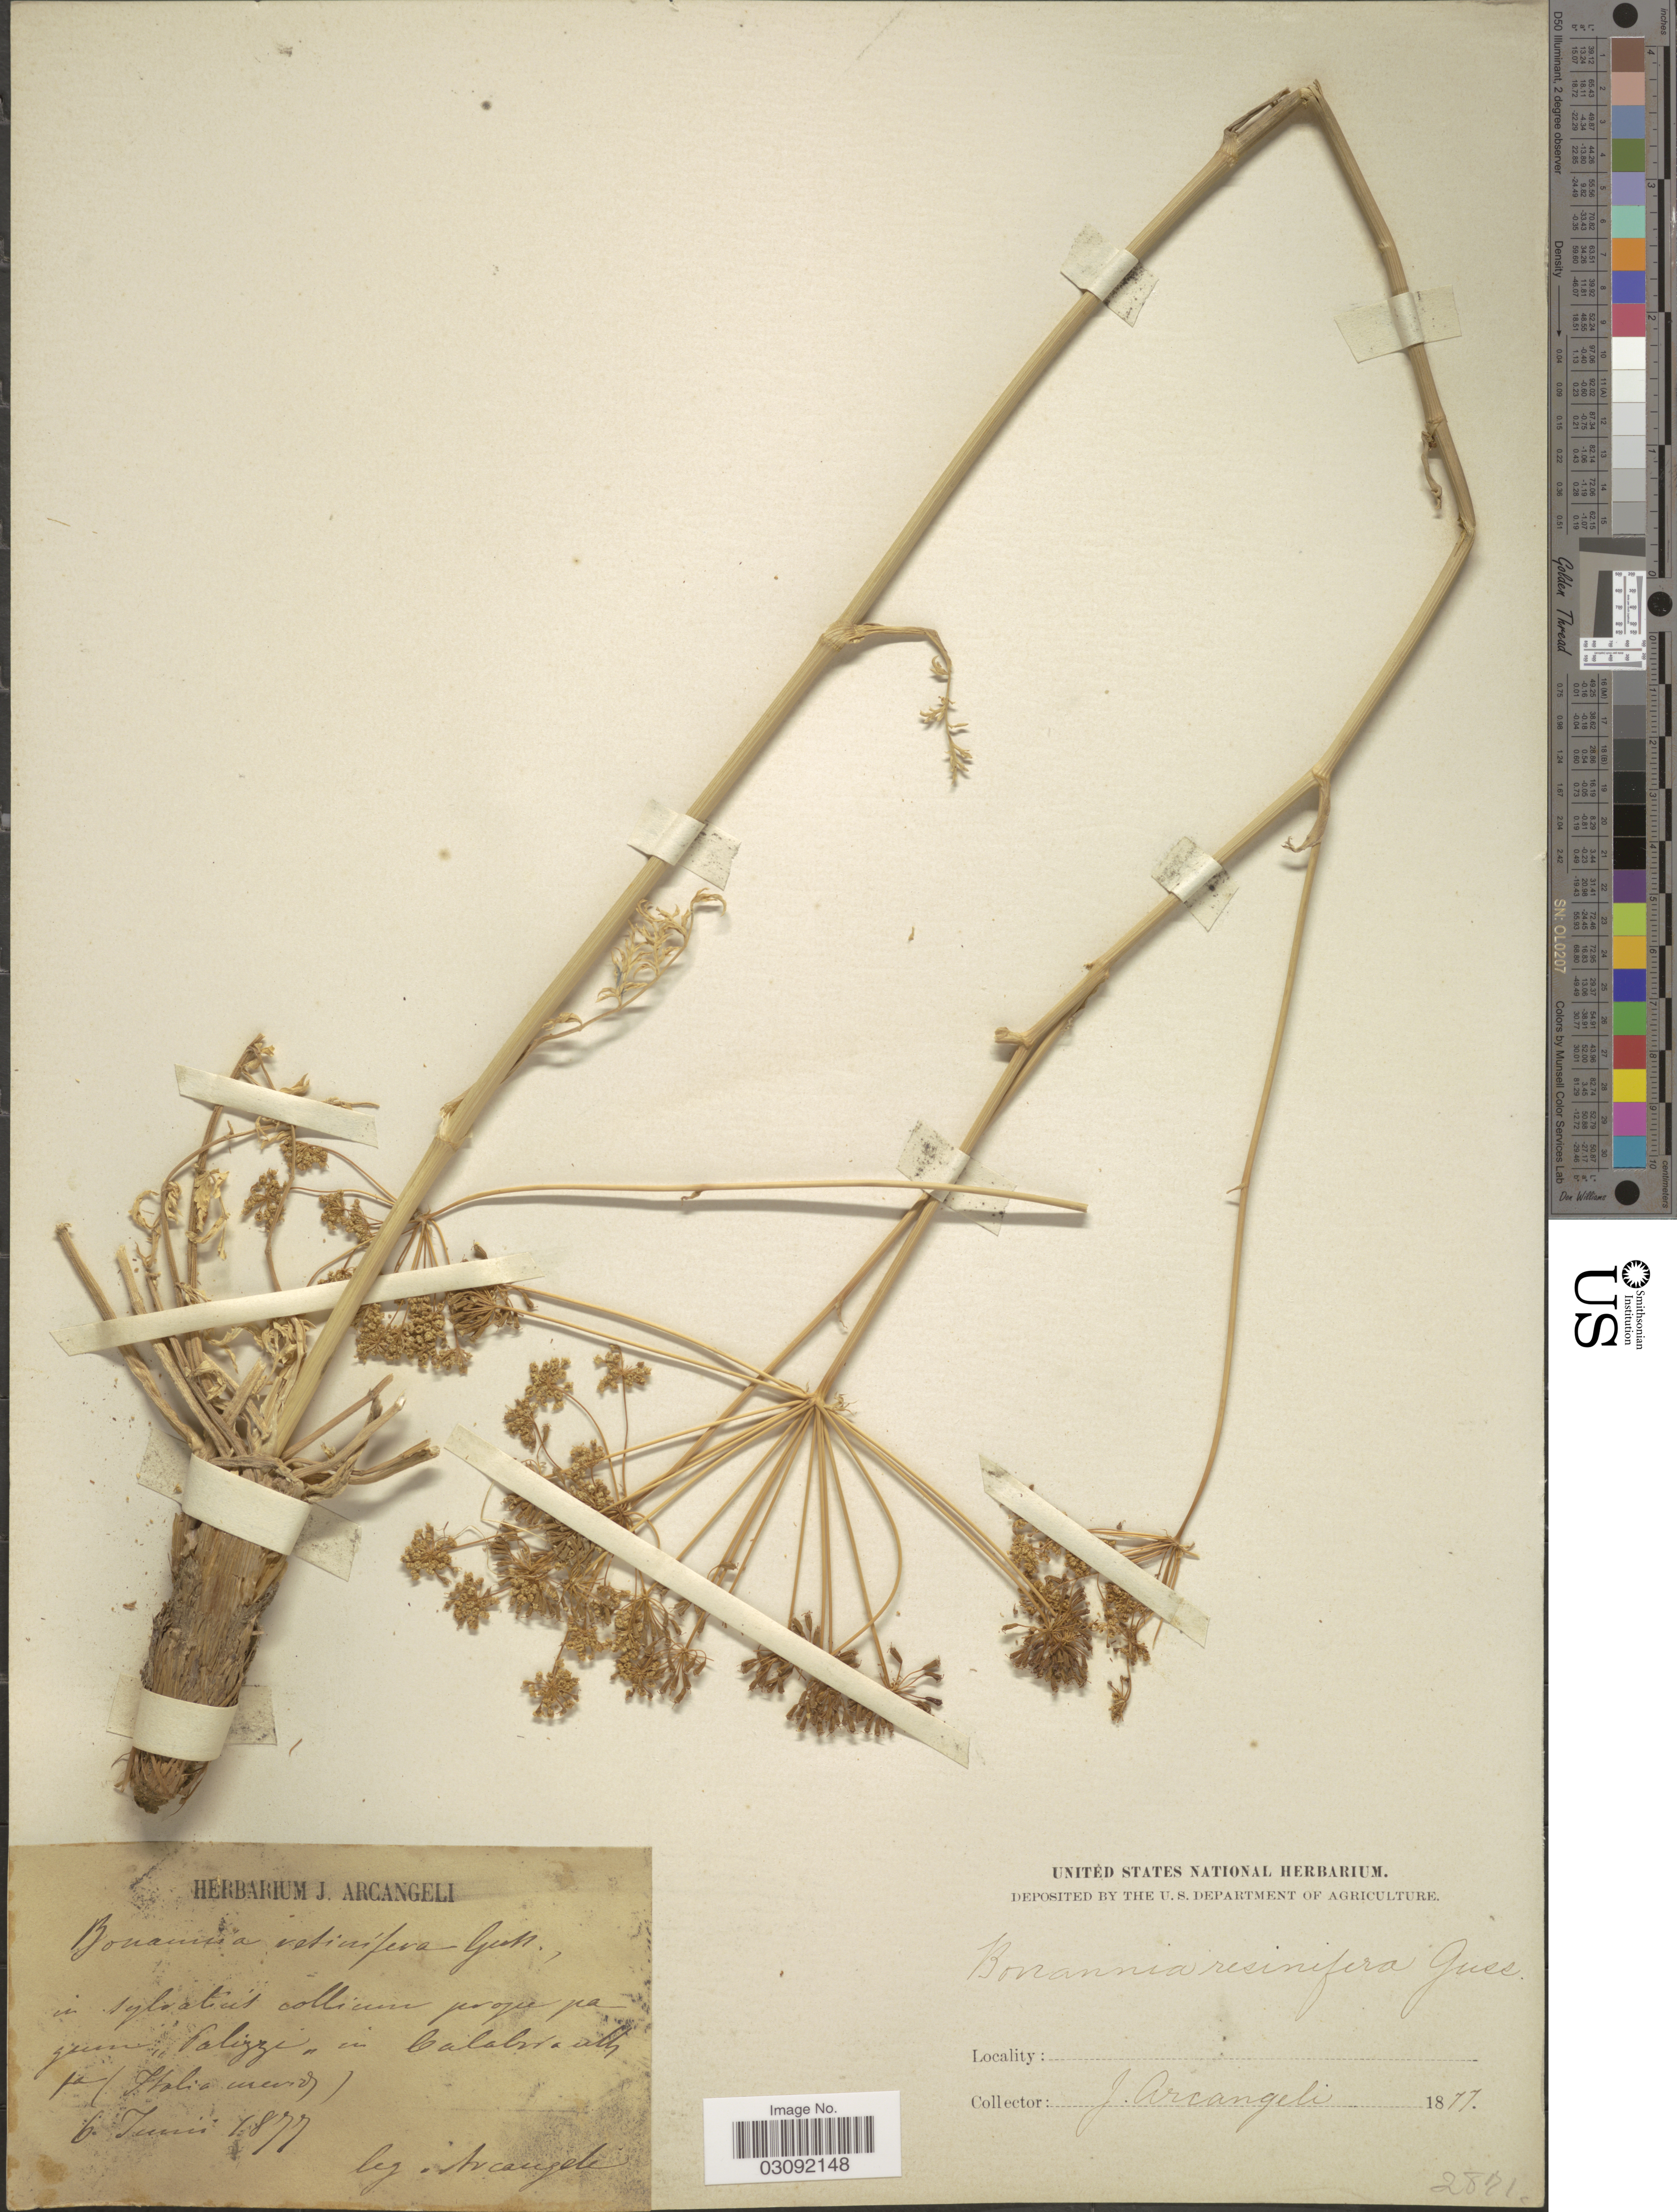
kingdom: Plantae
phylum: Tracheophyta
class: Magnoliopsida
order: Apiales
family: Apiaceae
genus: Bonannia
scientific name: Bonannia resinifera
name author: Gussone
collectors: J. Arcangeli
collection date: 1877-06-06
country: Italy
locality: Palizzi in Calabria [illegible text] (Italia merid).